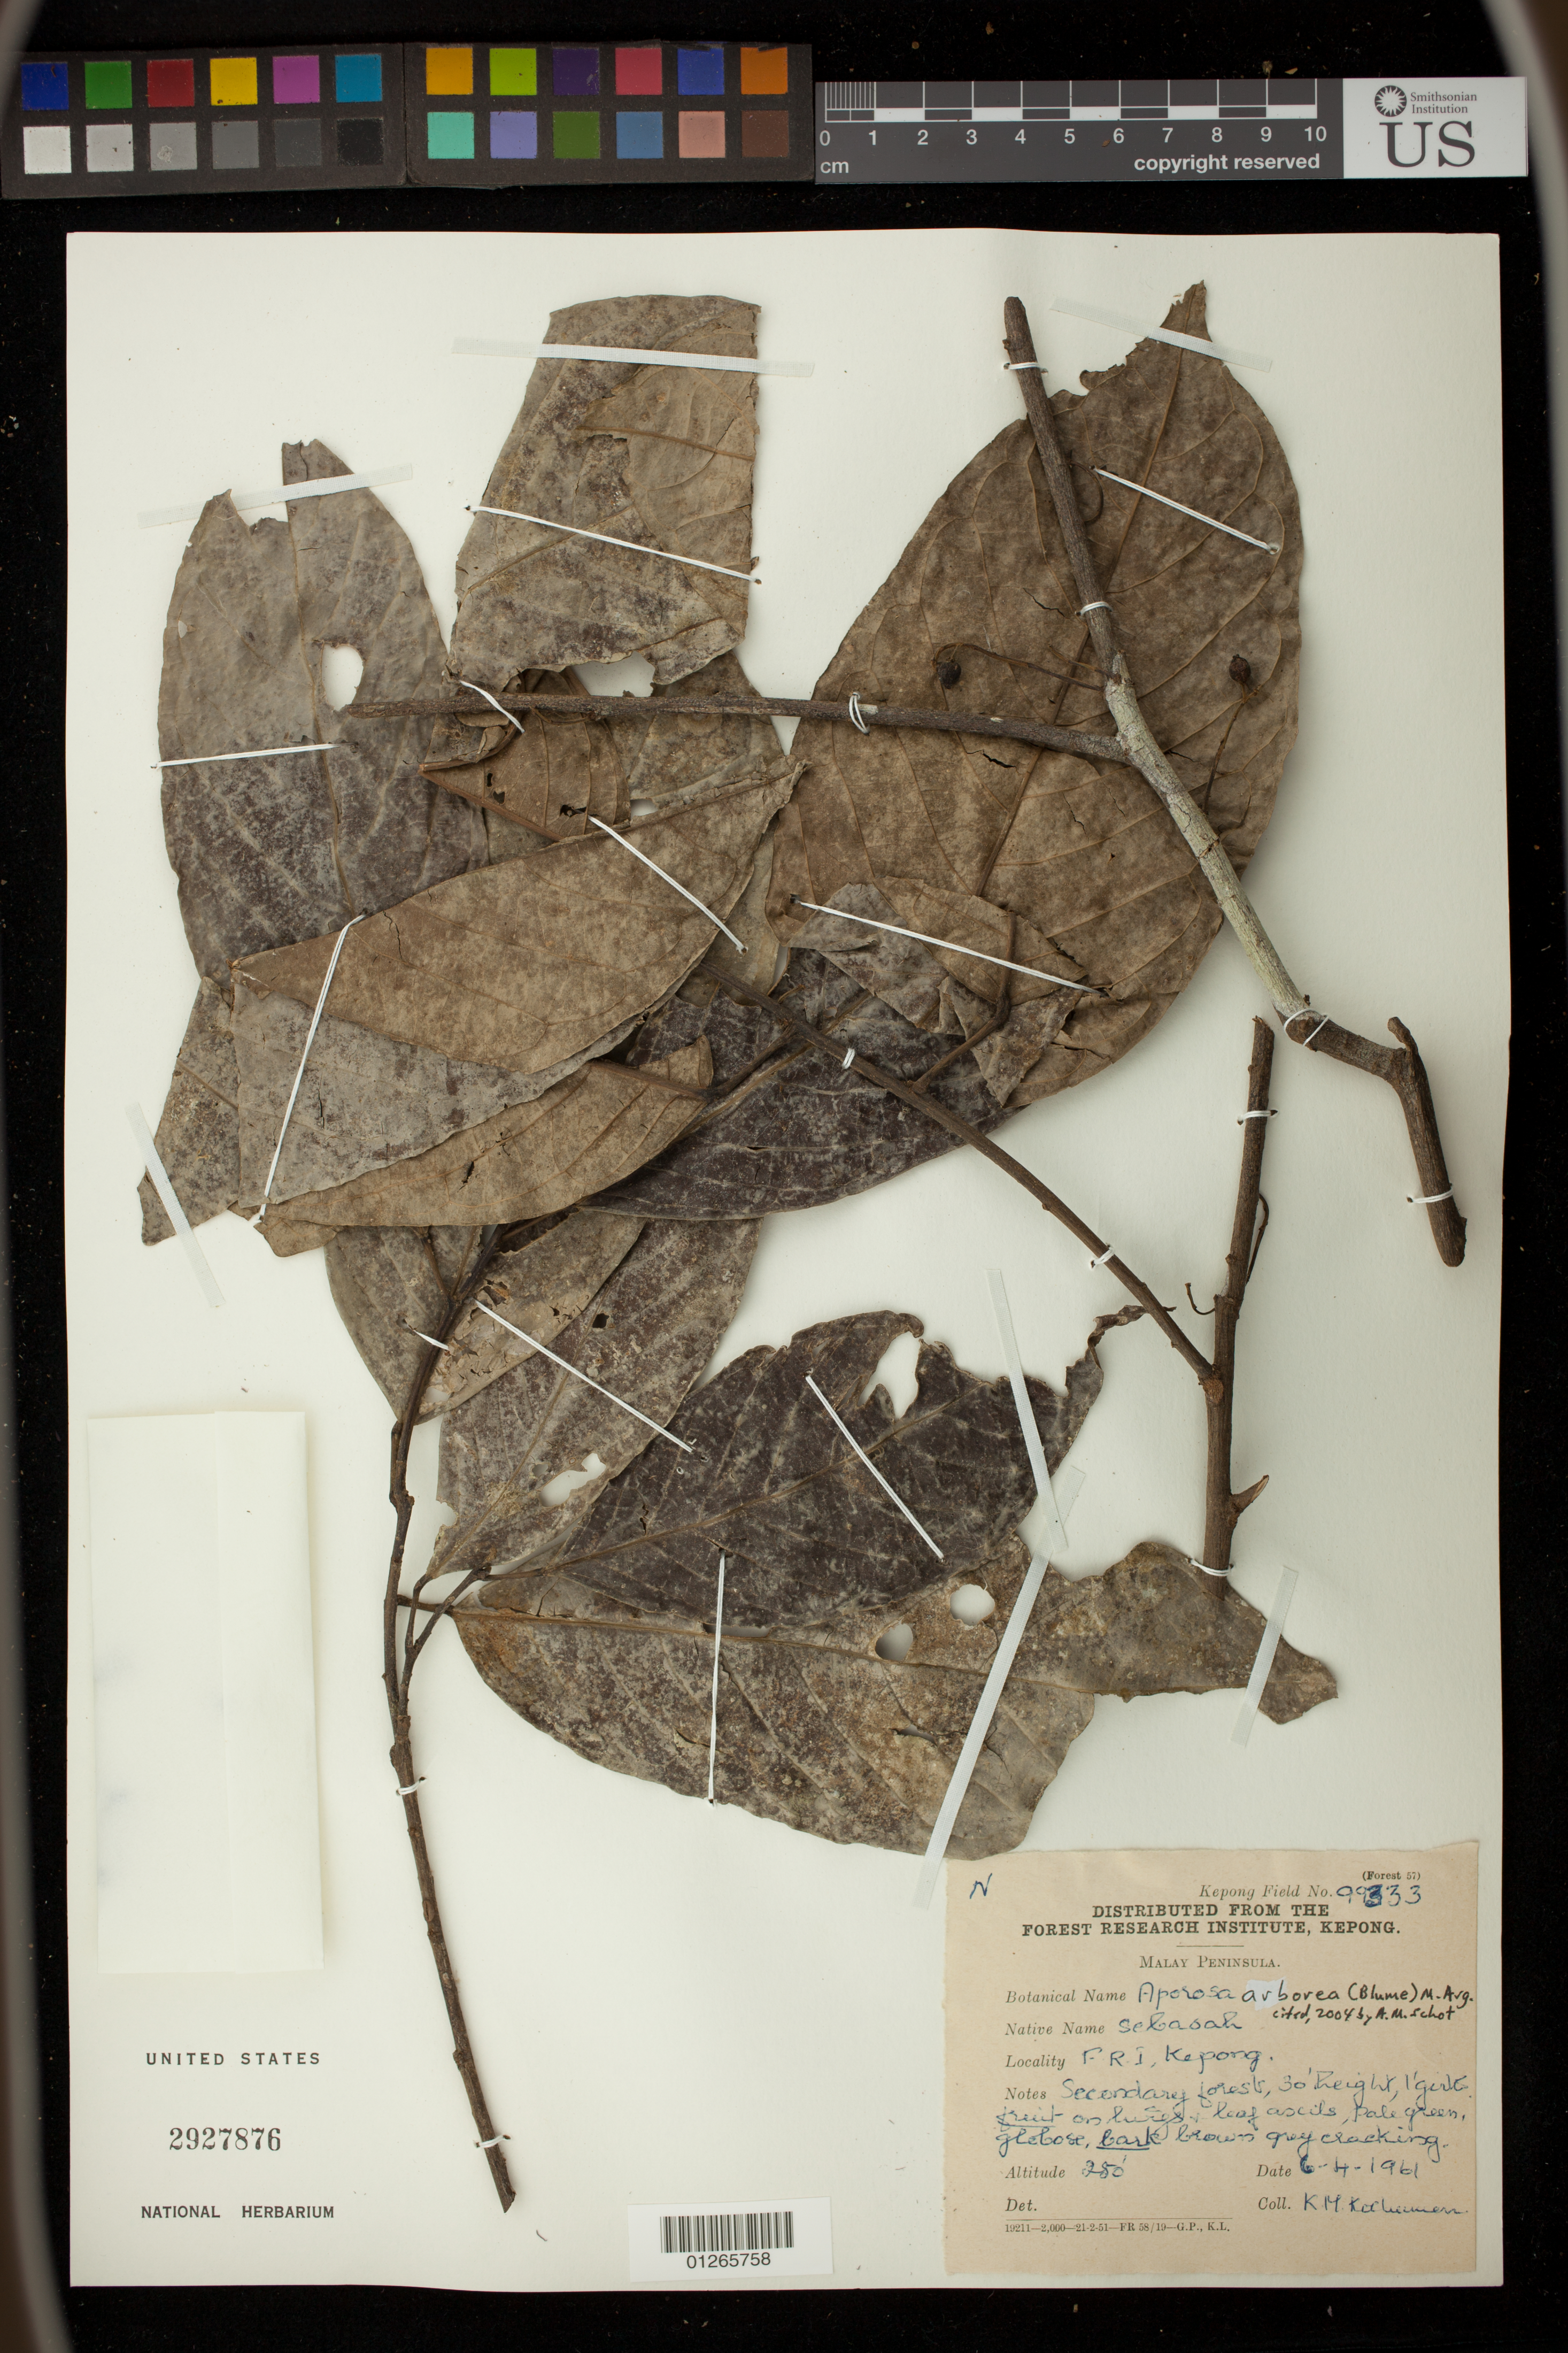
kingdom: Plantae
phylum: Tracheophyta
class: Magnoliopsida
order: Malpighiales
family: Phyllanthaceae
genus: Aporosa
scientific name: Aporosa arborea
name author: Müll. Arg.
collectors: K. Kochummen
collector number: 99333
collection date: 1961-06-04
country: Malaysia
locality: Forest Research Institute (F.R.I.), Kepong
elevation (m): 76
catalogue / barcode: US 2927876